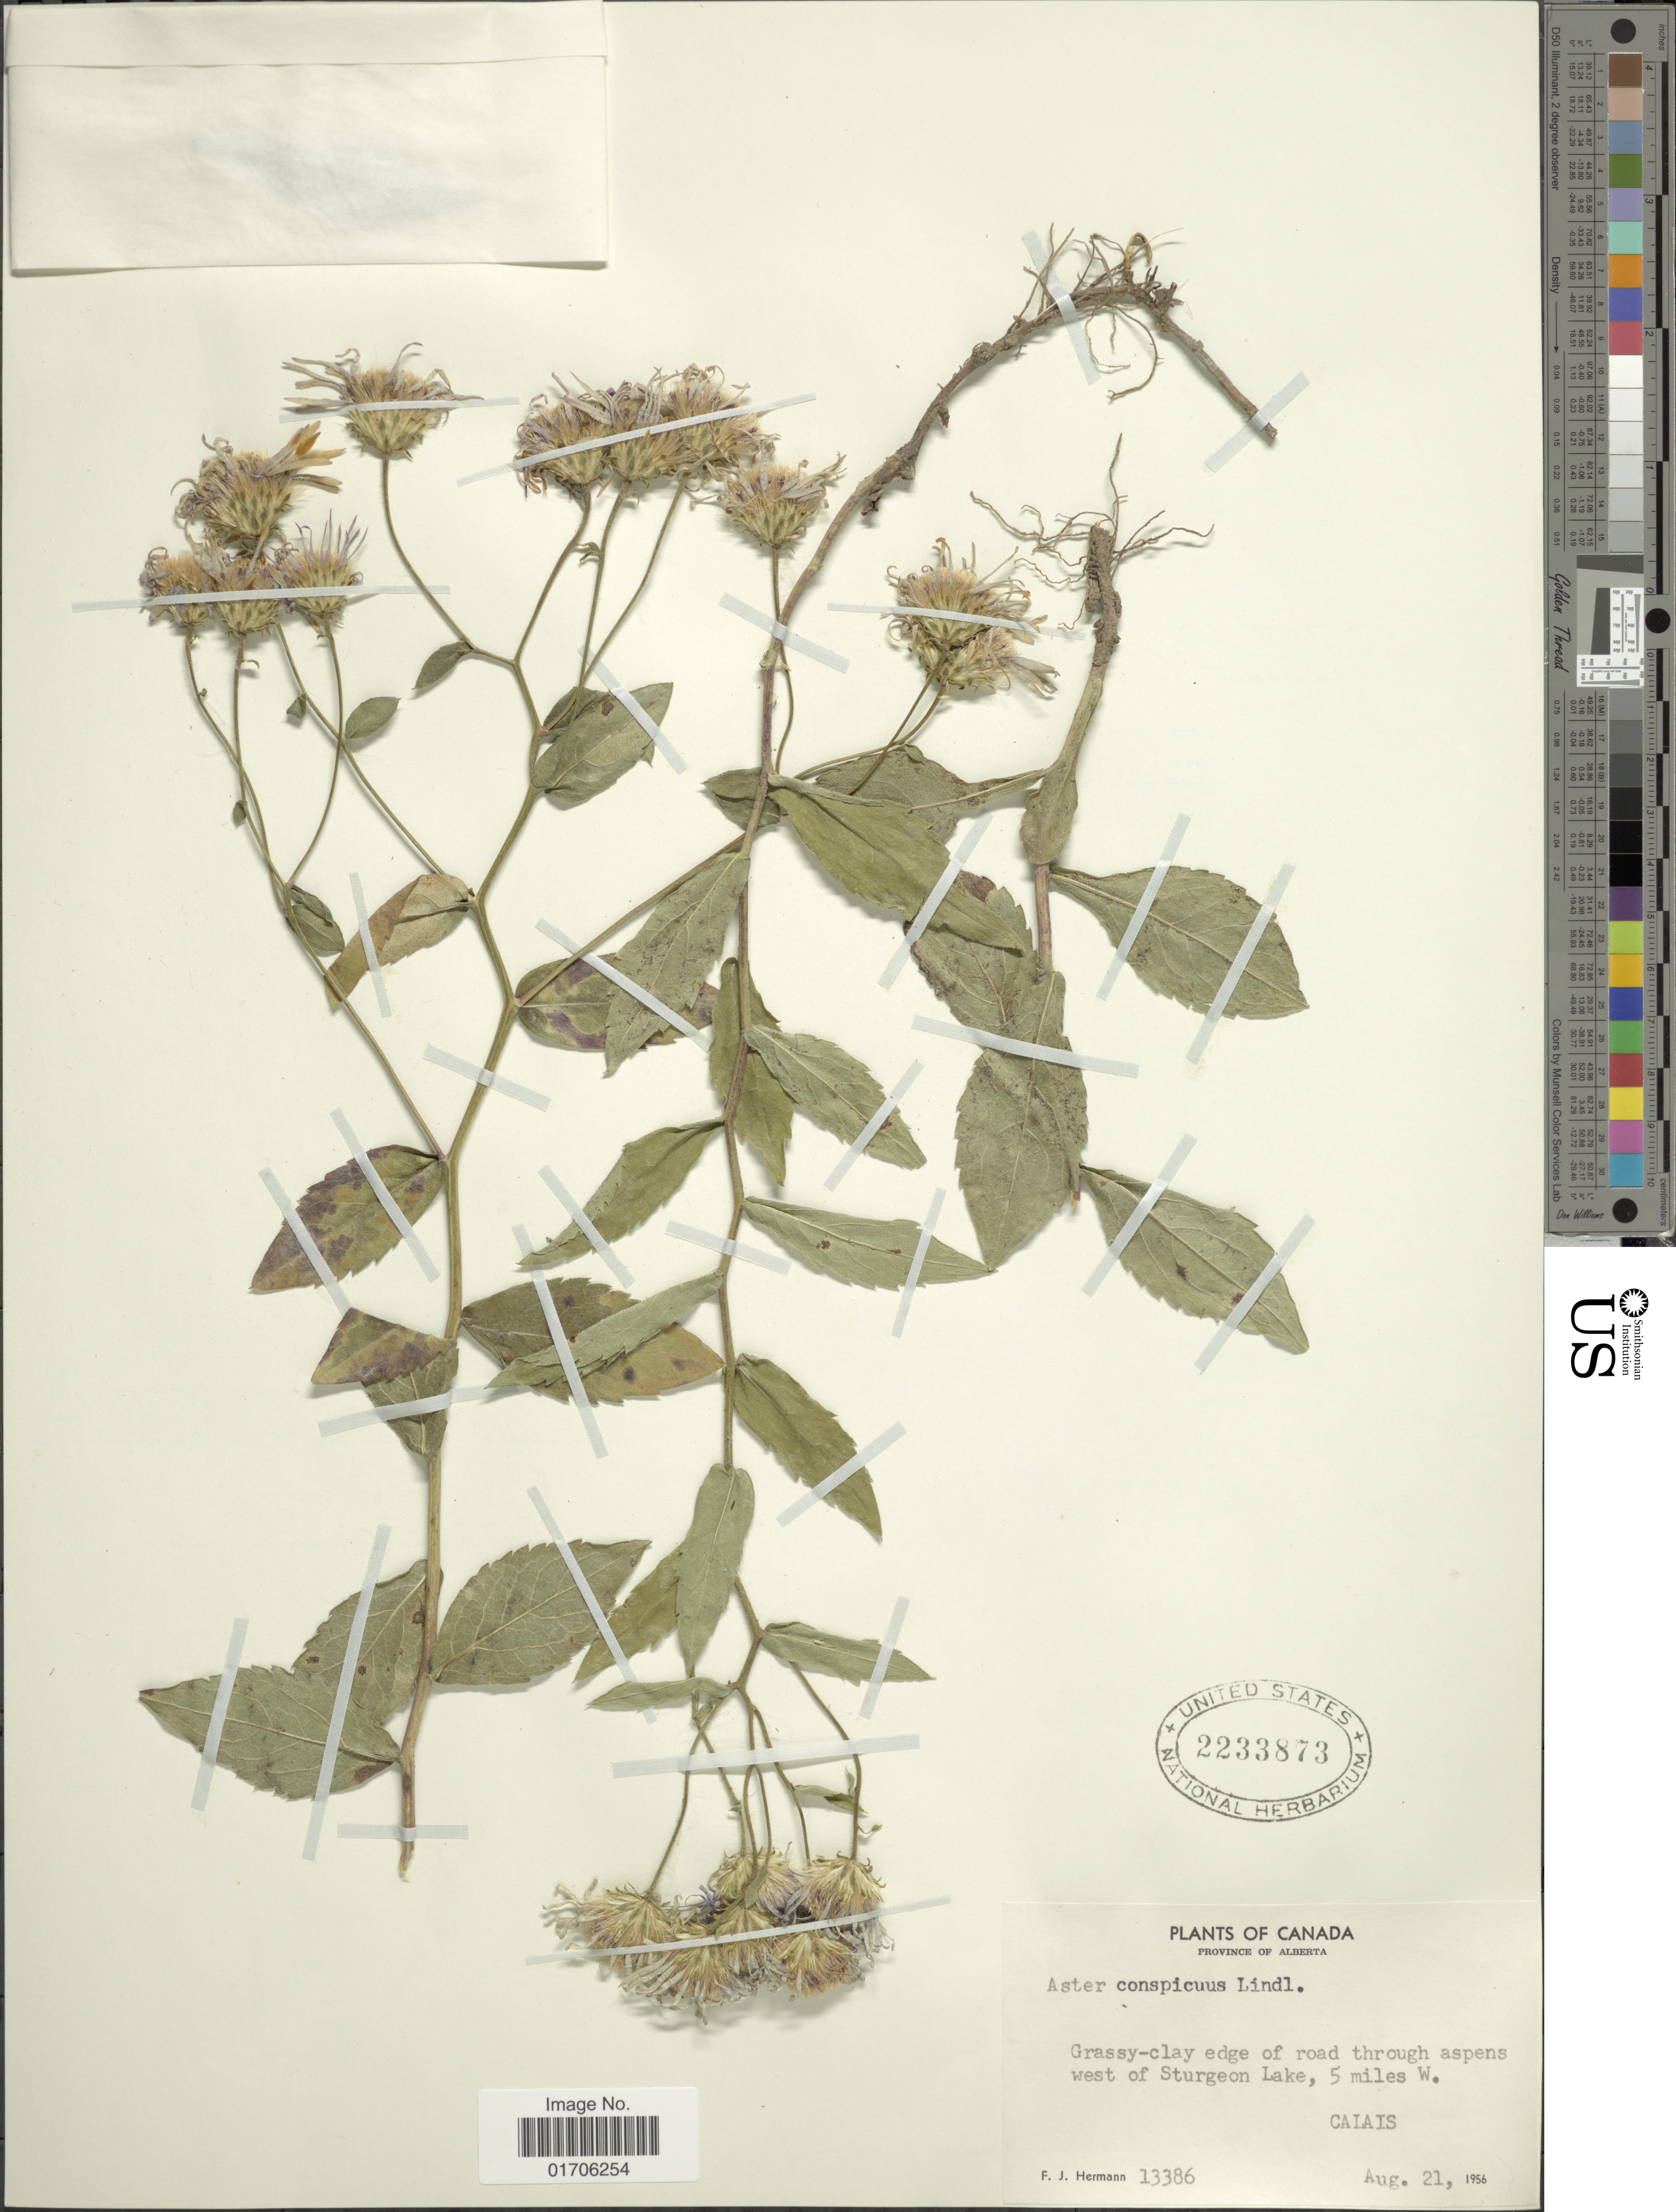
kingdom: Plantae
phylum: Tracheophyta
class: Magnoliopsida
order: Asterales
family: Asteraceae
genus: Eurybia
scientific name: Eurybia conspicua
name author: (Lindl.) G.L. Nesom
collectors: F. J. Hermann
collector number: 13386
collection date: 1956-08-21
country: Canada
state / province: Alberta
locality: Canada. Province of Alberta. Grassy-clay edge of road through aspens west of Sturgeon Lake, 5 mile W. Calais.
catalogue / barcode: US 2233873